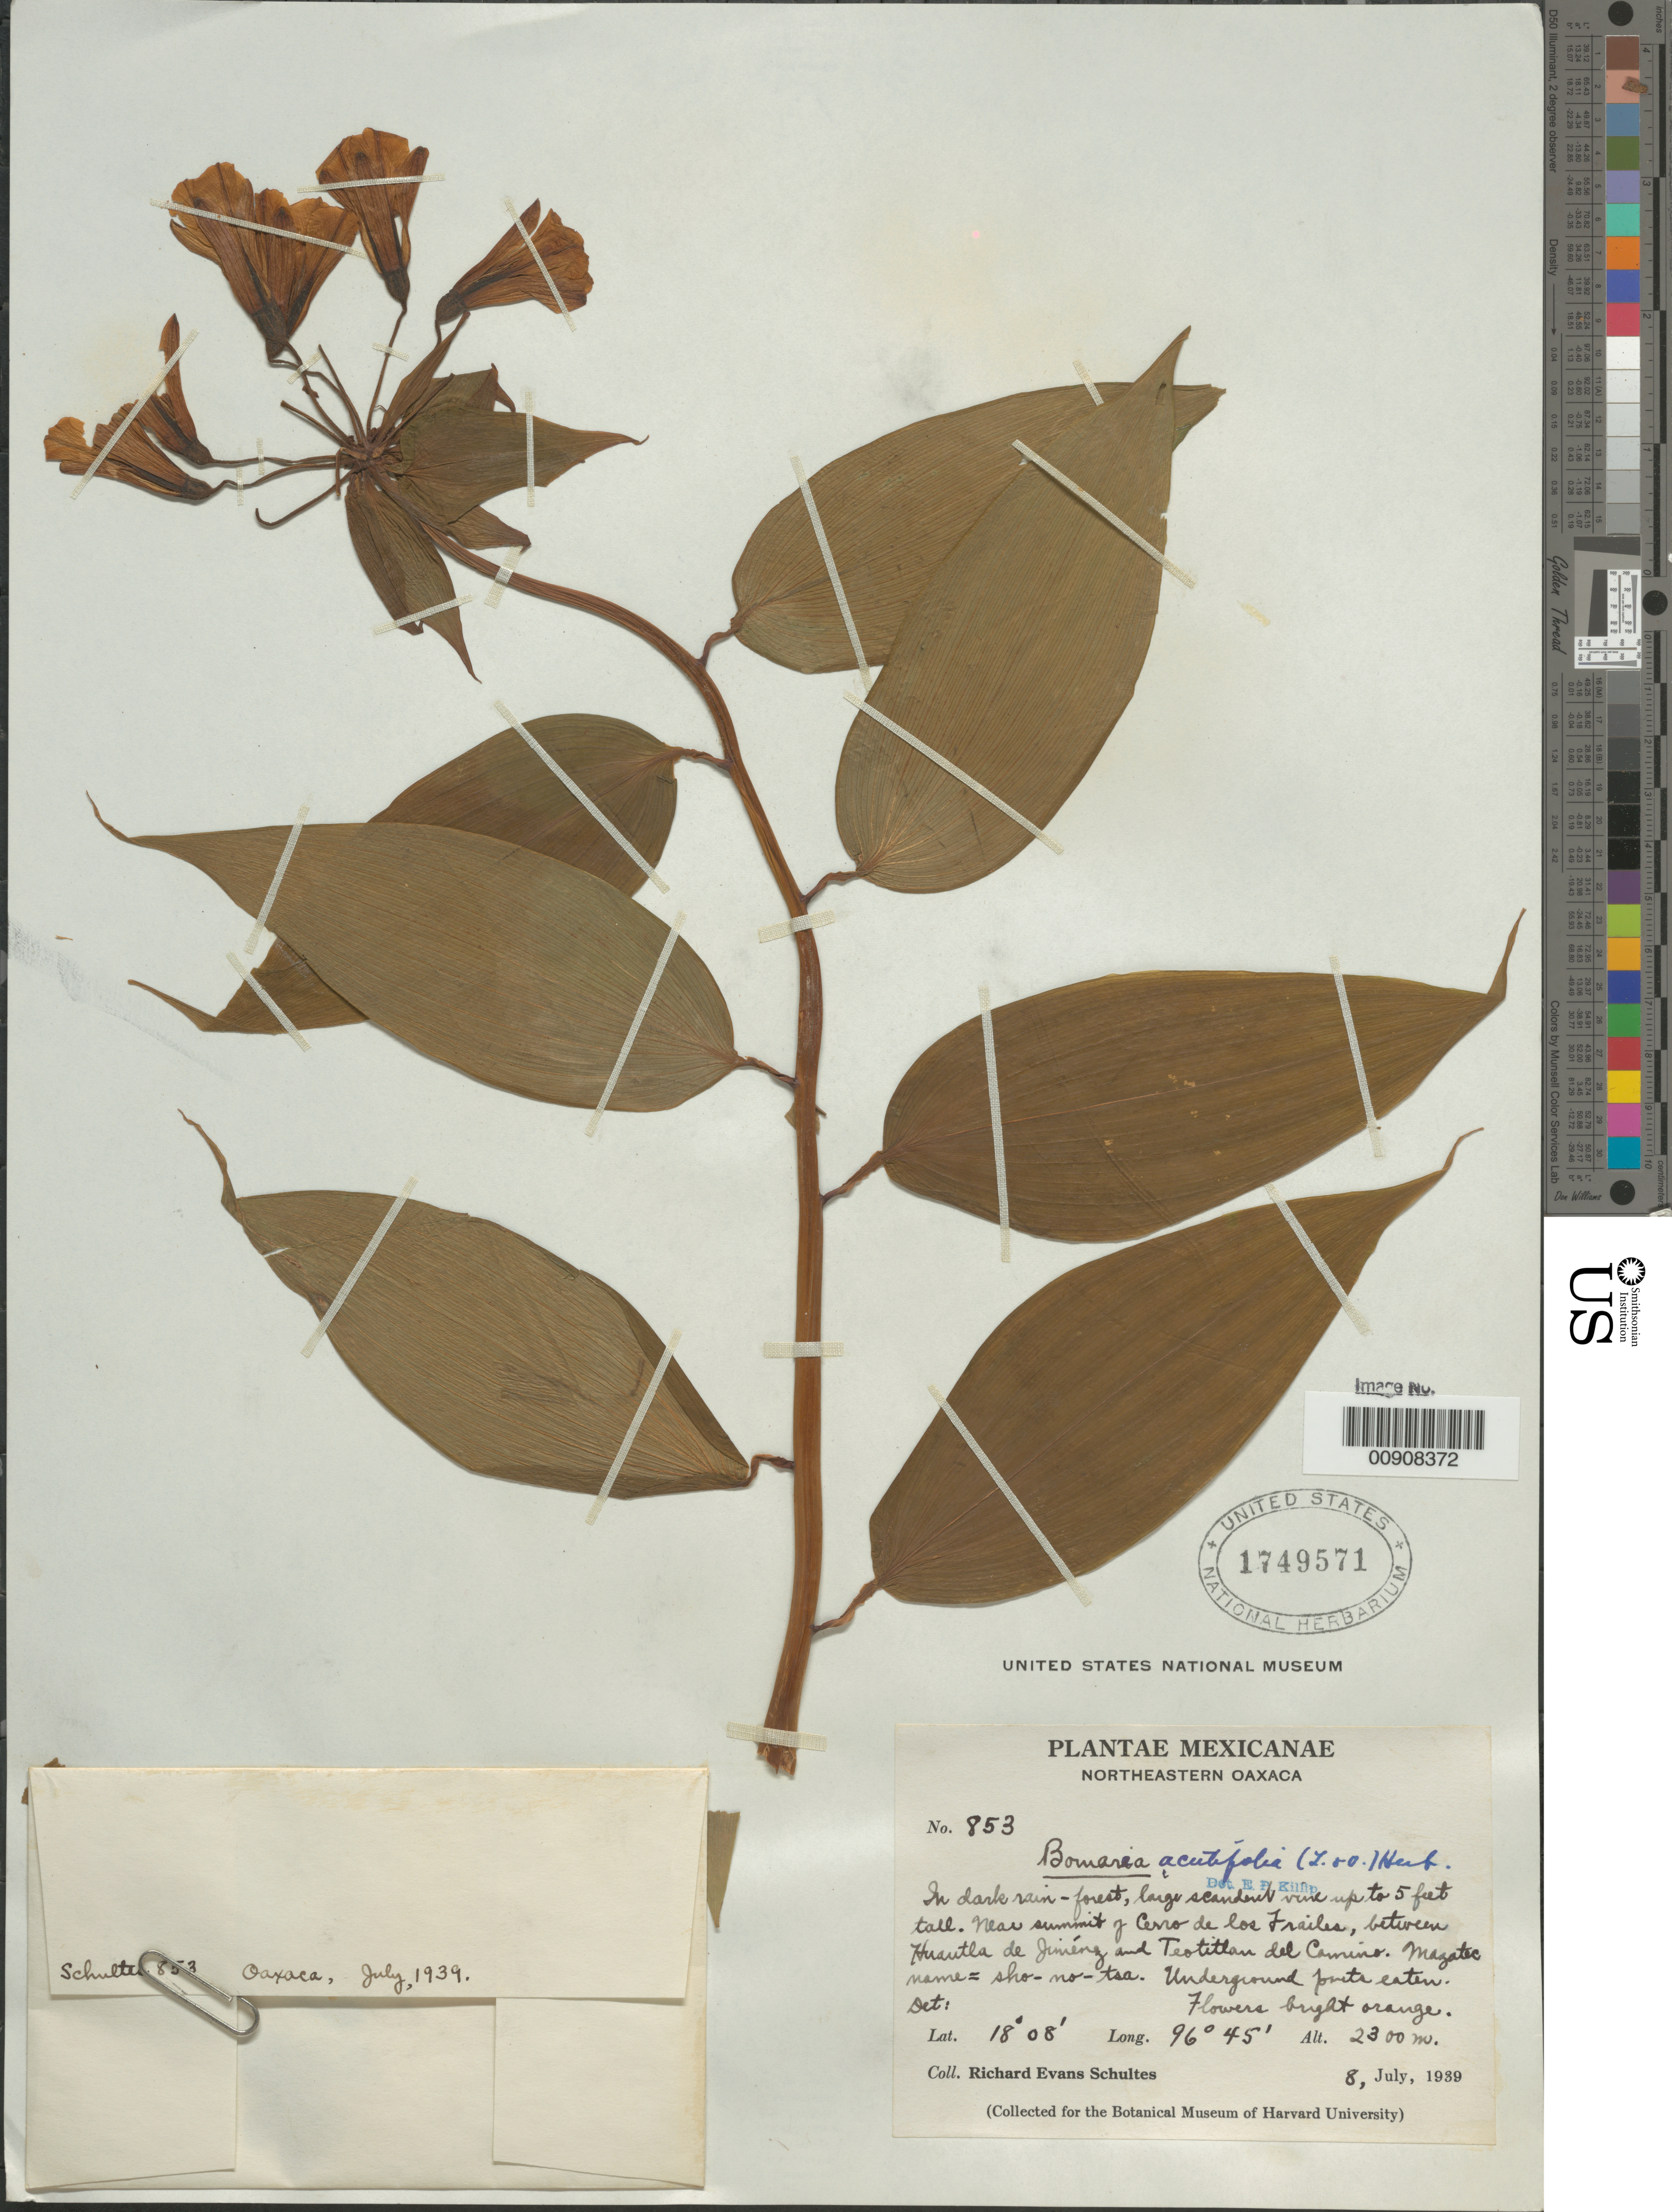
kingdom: Plantae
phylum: Tracheophyta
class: Liliopsida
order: Liliales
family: Alstroemeriaceae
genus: Bomarea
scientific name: Bomarea acutifolia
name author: (Link & Otto) Herb.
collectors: R. E. Schultes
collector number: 853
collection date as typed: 08 Jul 1939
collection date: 1939-07-08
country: Mexico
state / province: Oaxaca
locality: Near summot of cerro de los Frailes, between Huautla de Jiménez and Teotitlan del Camino. Northeastern Oaxaca.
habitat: In dark rain-forest.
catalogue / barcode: US 1749571